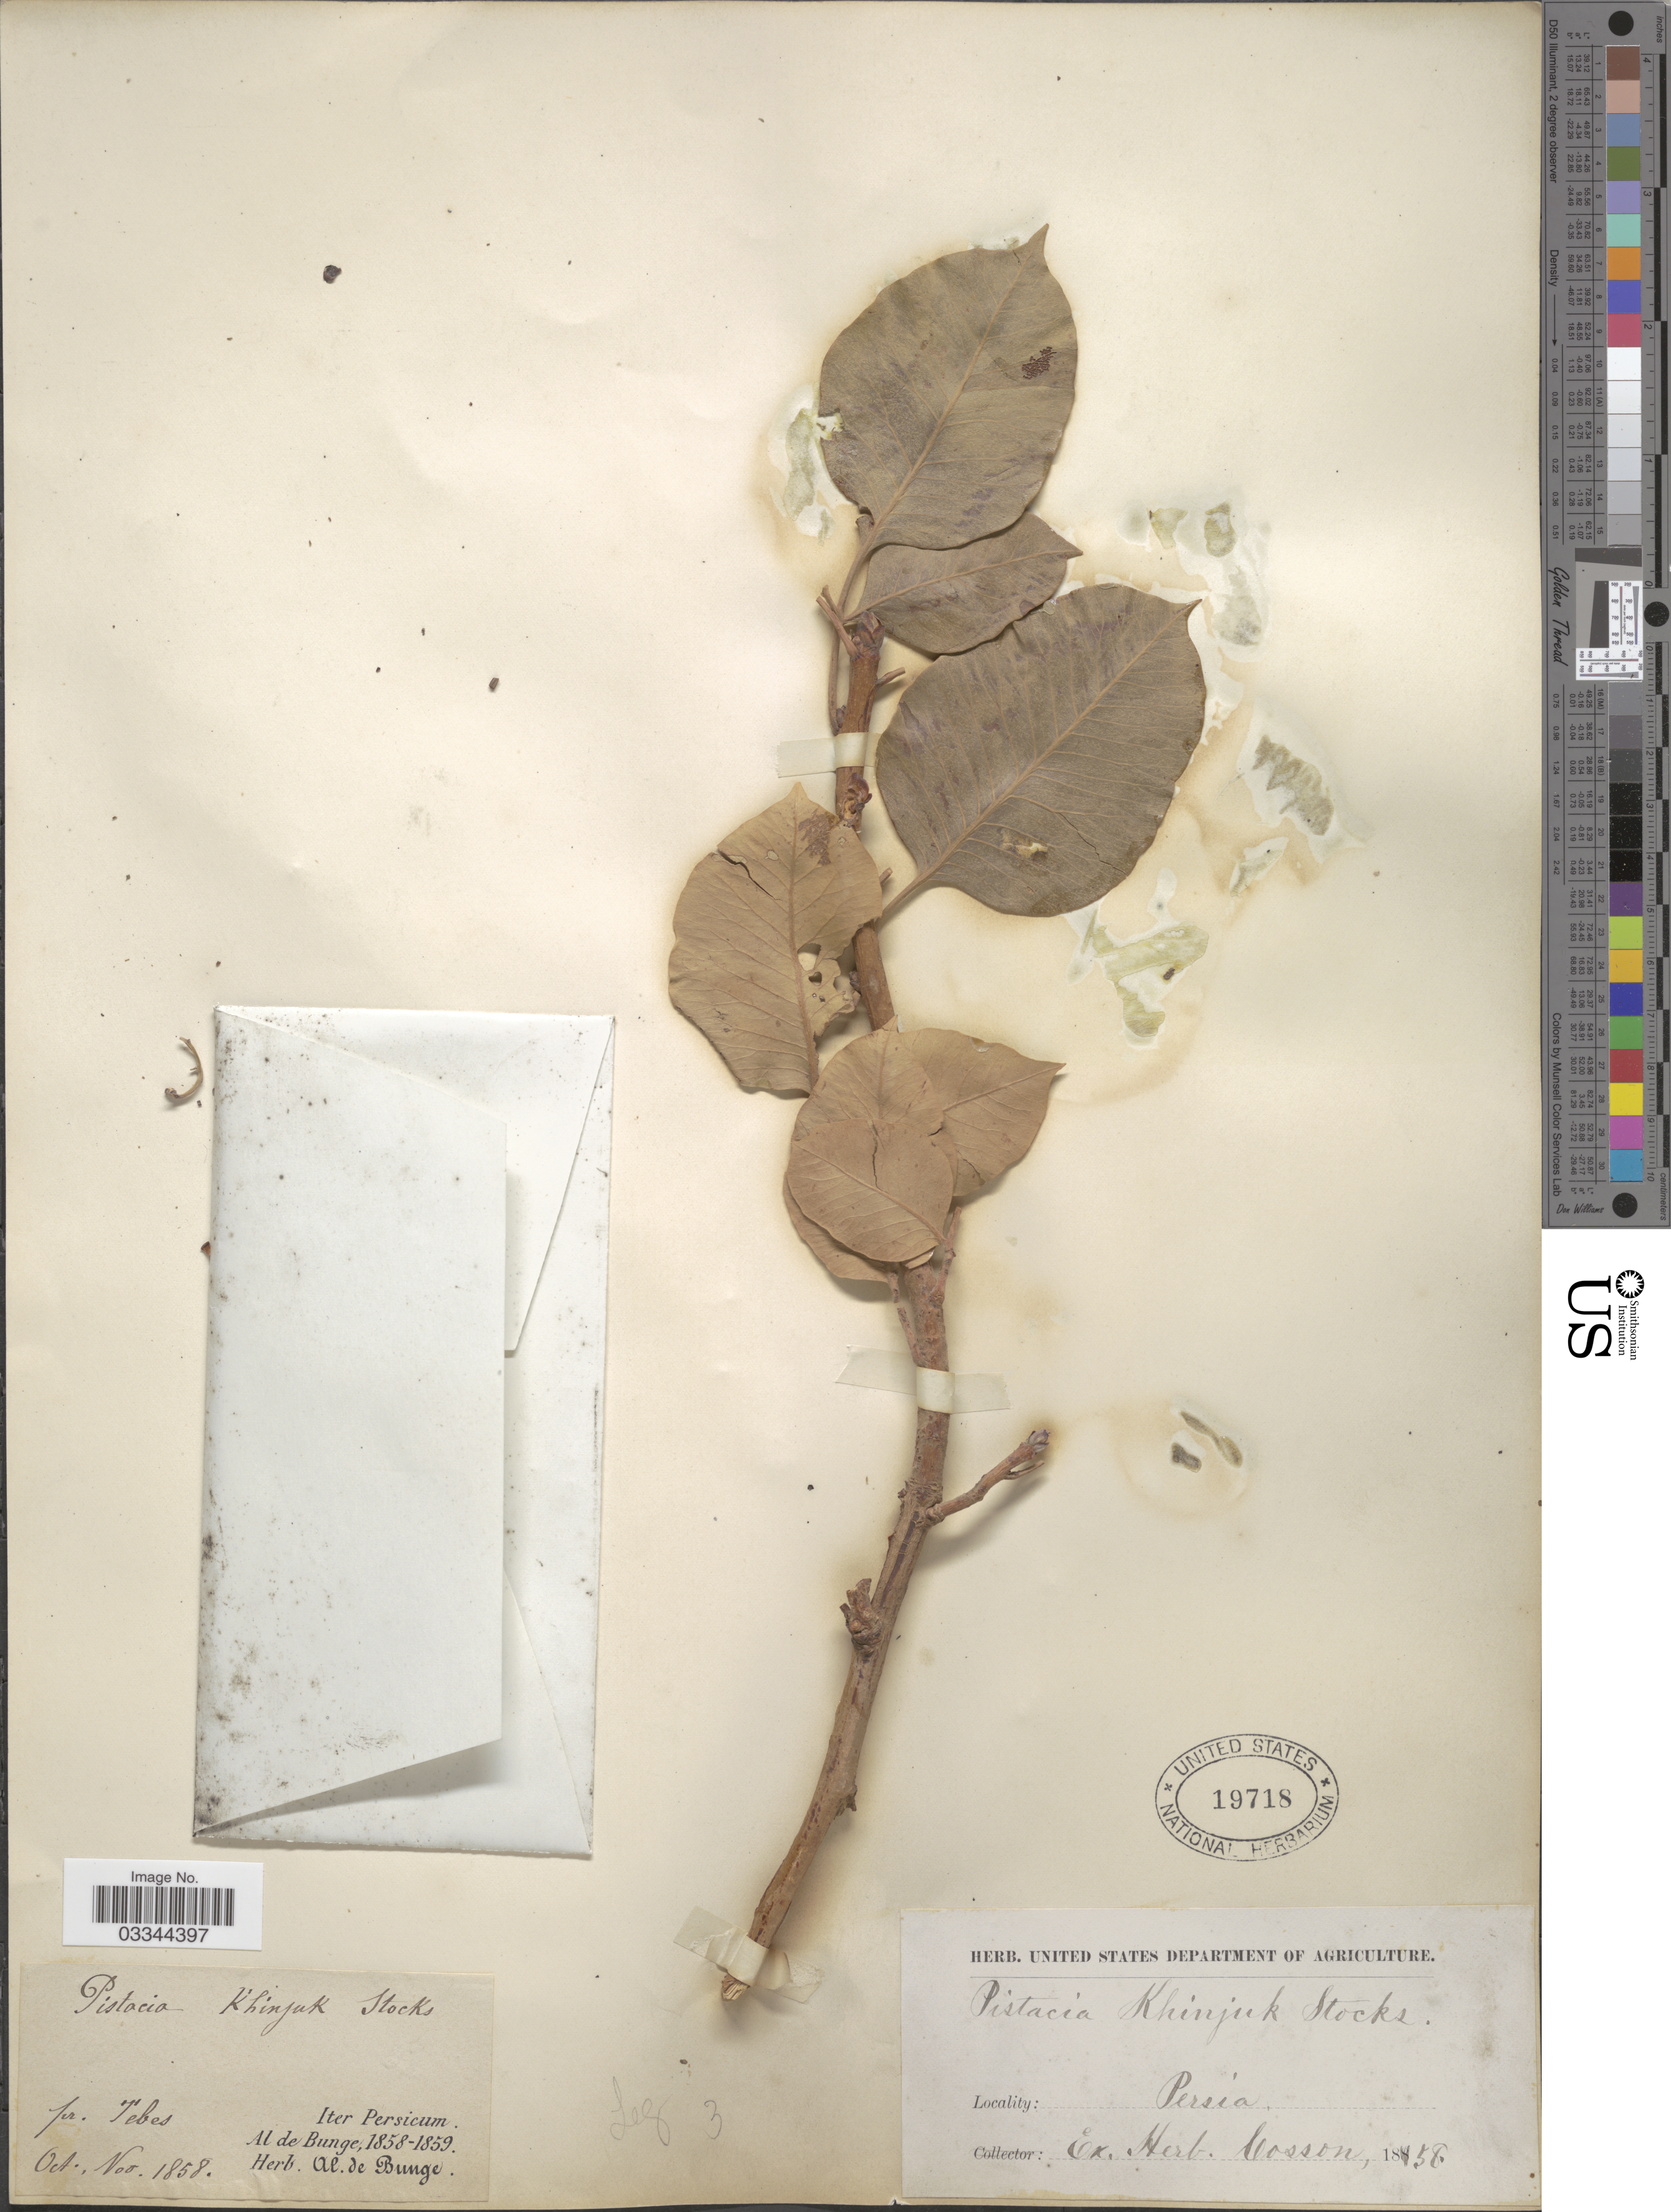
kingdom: Plantae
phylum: Tracheophyta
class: Magnoliopsida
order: Sapindales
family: Anacardiaceae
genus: Pistacia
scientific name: Pistacia khinjuk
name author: Stocks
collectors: A. de Bunge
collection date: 1858-10/1858-11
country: Iran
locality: Iter Persicum, pr. Tebes.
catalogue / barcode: US 19718